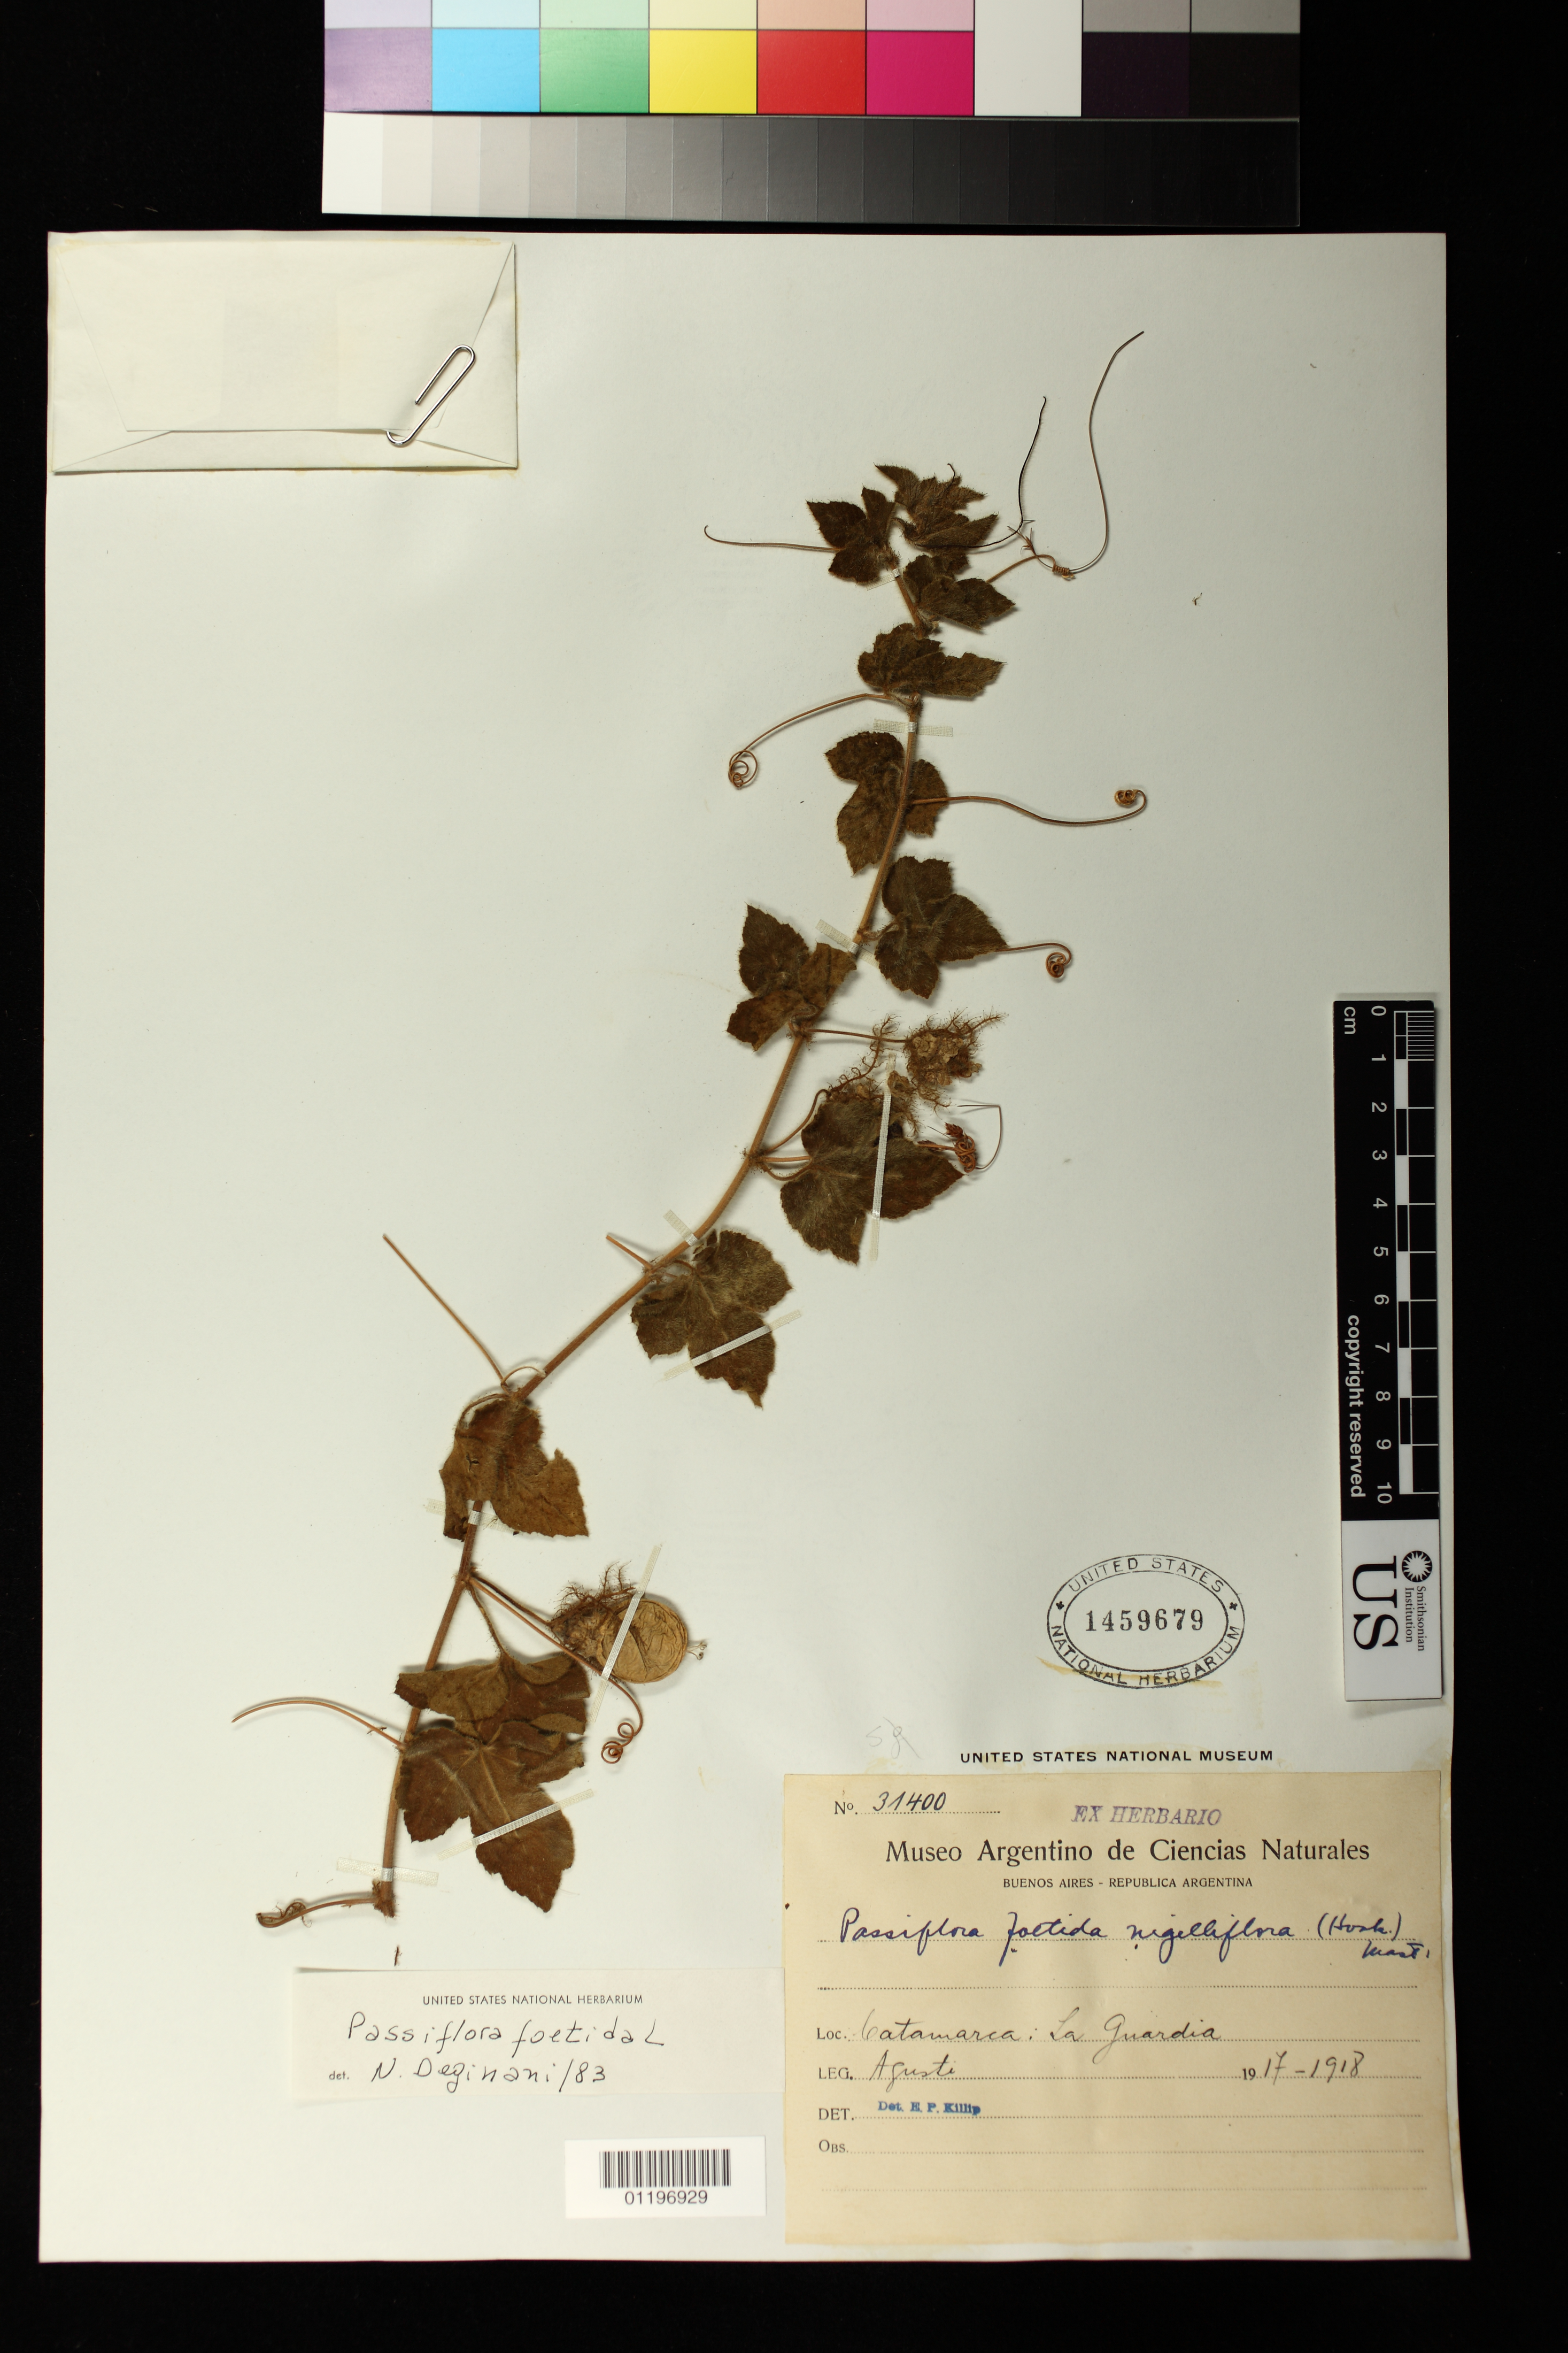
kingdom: Plantae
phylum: Tracheophyta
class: Magnoliopsida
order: Malpighiales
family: Passifloraceae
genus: Passiflora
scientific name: Passiflora foetida var. nigelliflora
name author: (Hook.) Mast.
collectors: Agusti, --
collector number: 31400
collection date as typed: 1917 to -- --- 1918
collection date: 1917/1918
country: Argentina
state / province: Catamarca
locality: Catamarca La Guardia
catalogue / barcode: US 1459679